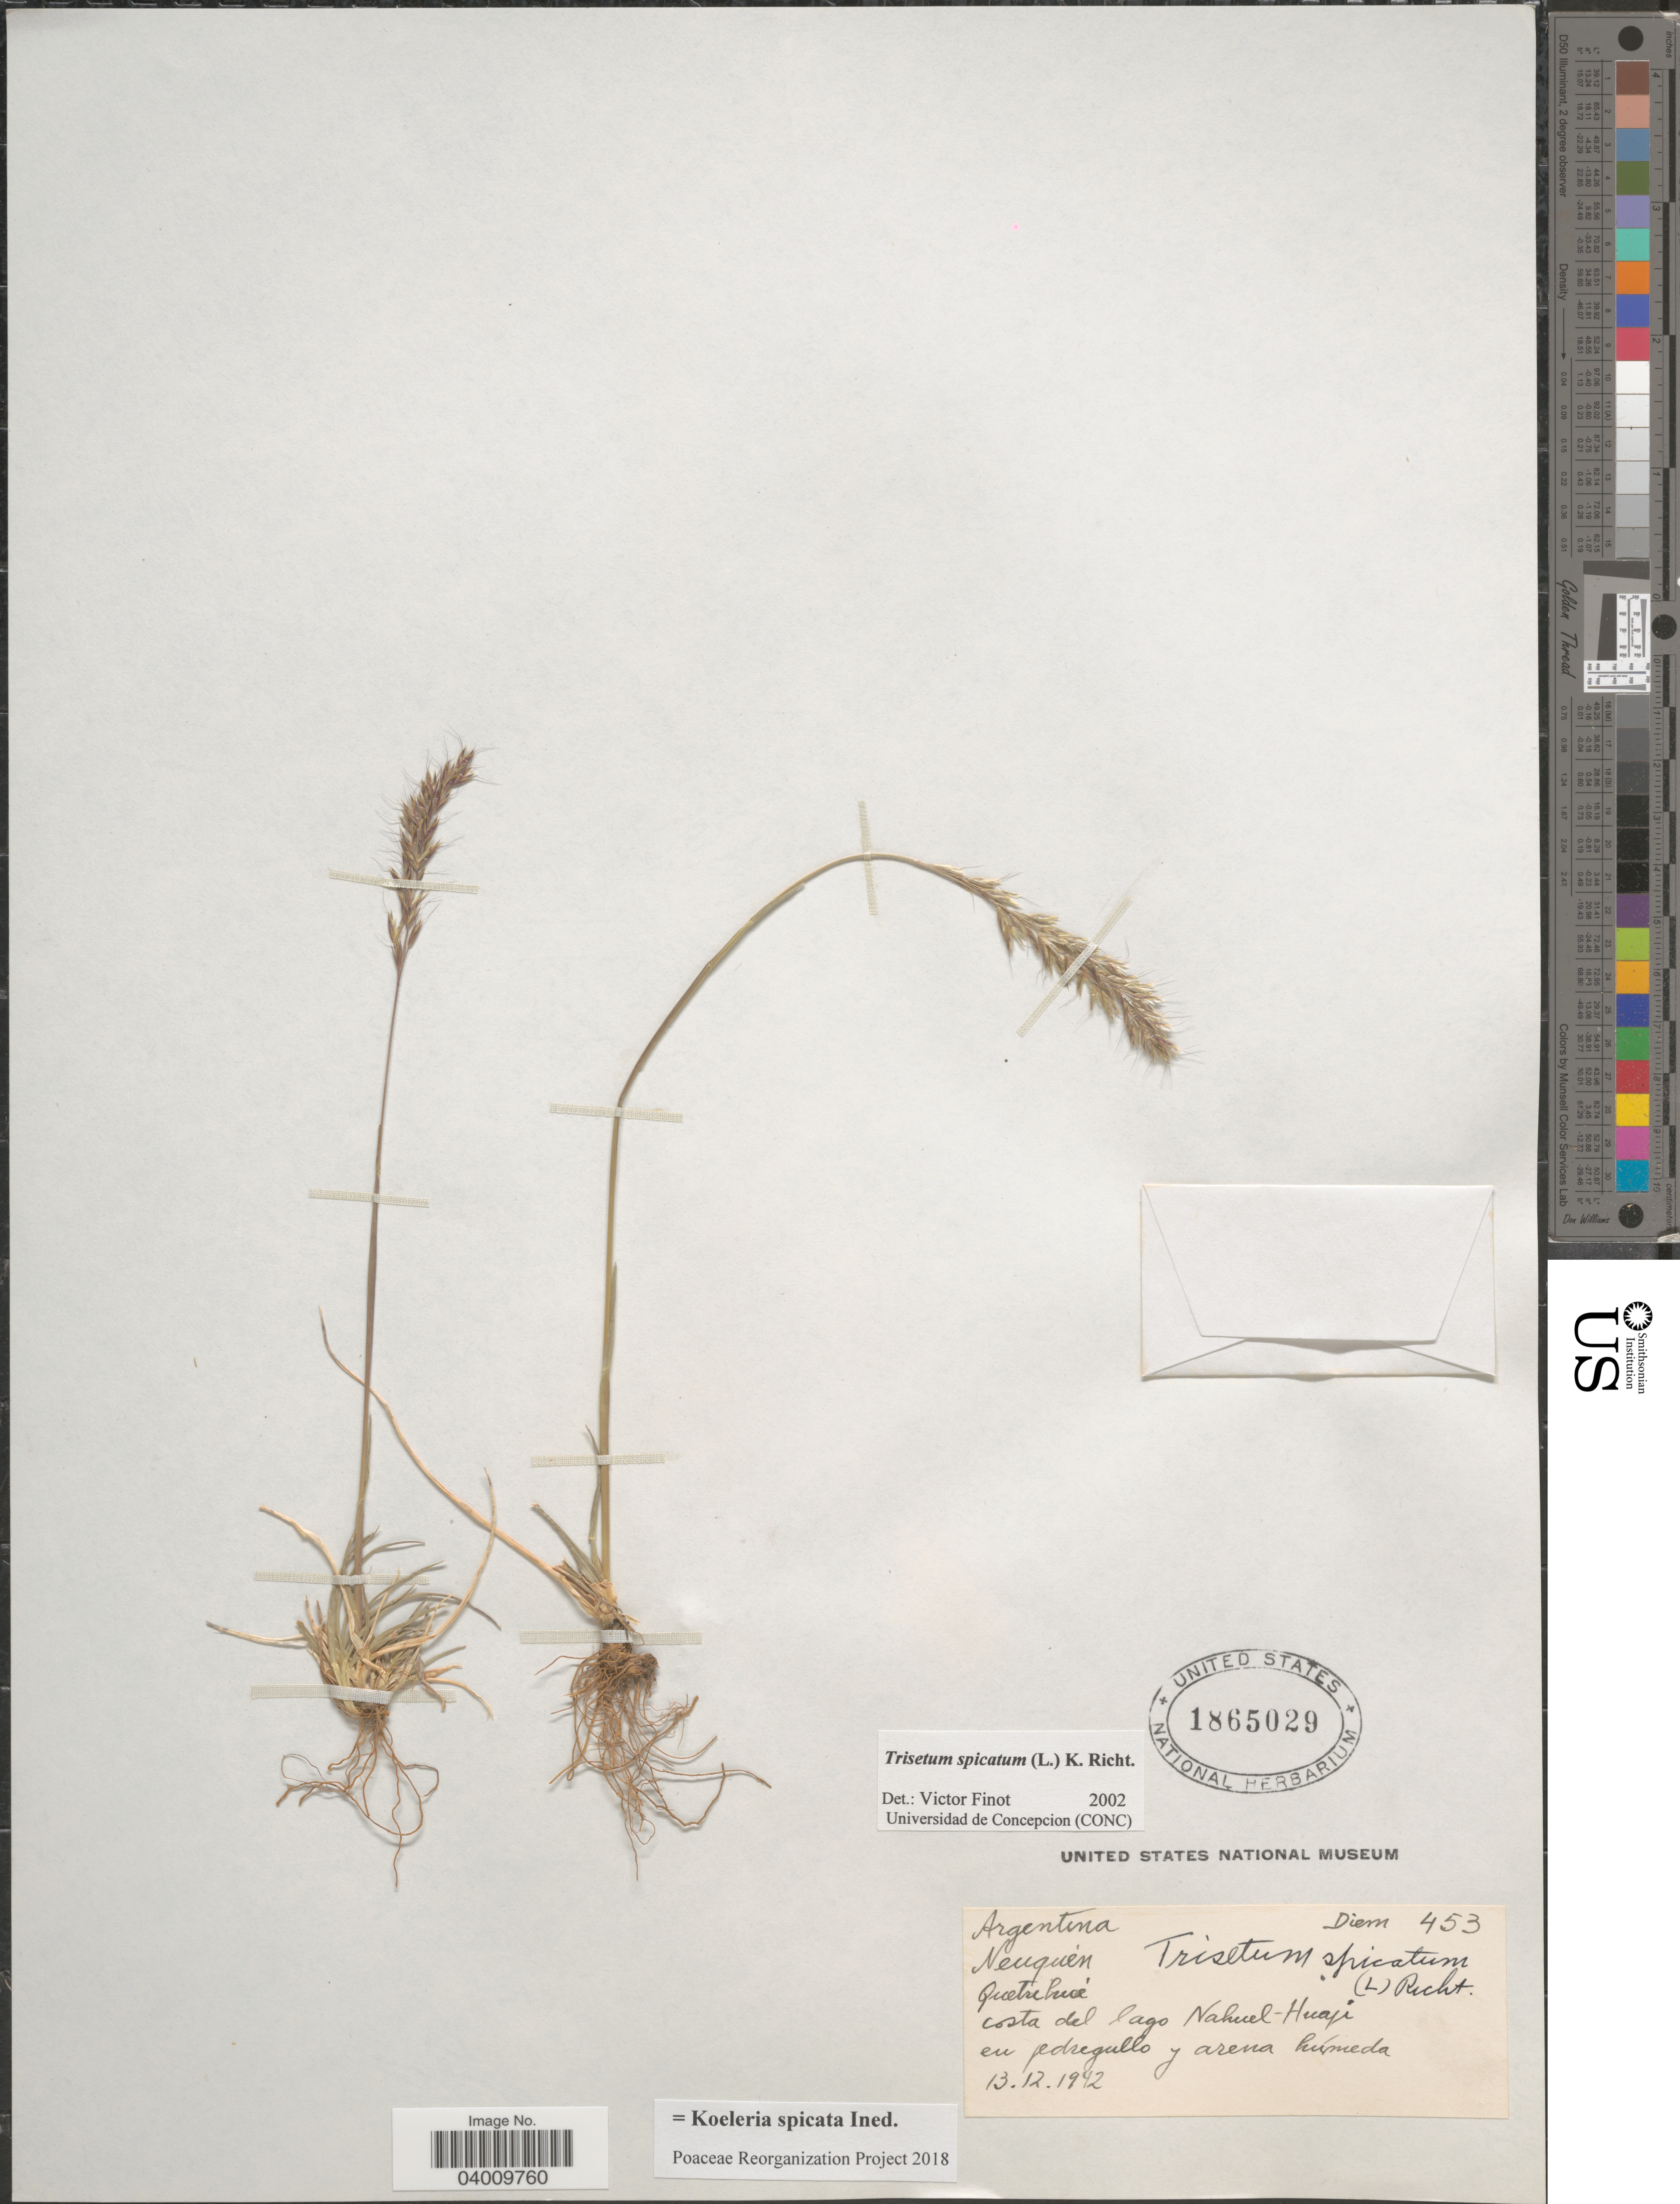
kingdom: Plantae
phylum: Tracheophyta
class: Liliopsida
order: Poales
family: Poaceae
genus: Koeleria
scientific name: Koeleria spicata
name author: (L.) Barberá et al.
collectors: Diem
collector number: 453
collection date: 1942-12-13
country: Argentina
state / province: Neuquen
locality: Quetrihué. Costa del lago Nahuel-Huapi.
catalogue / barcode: US 1865029